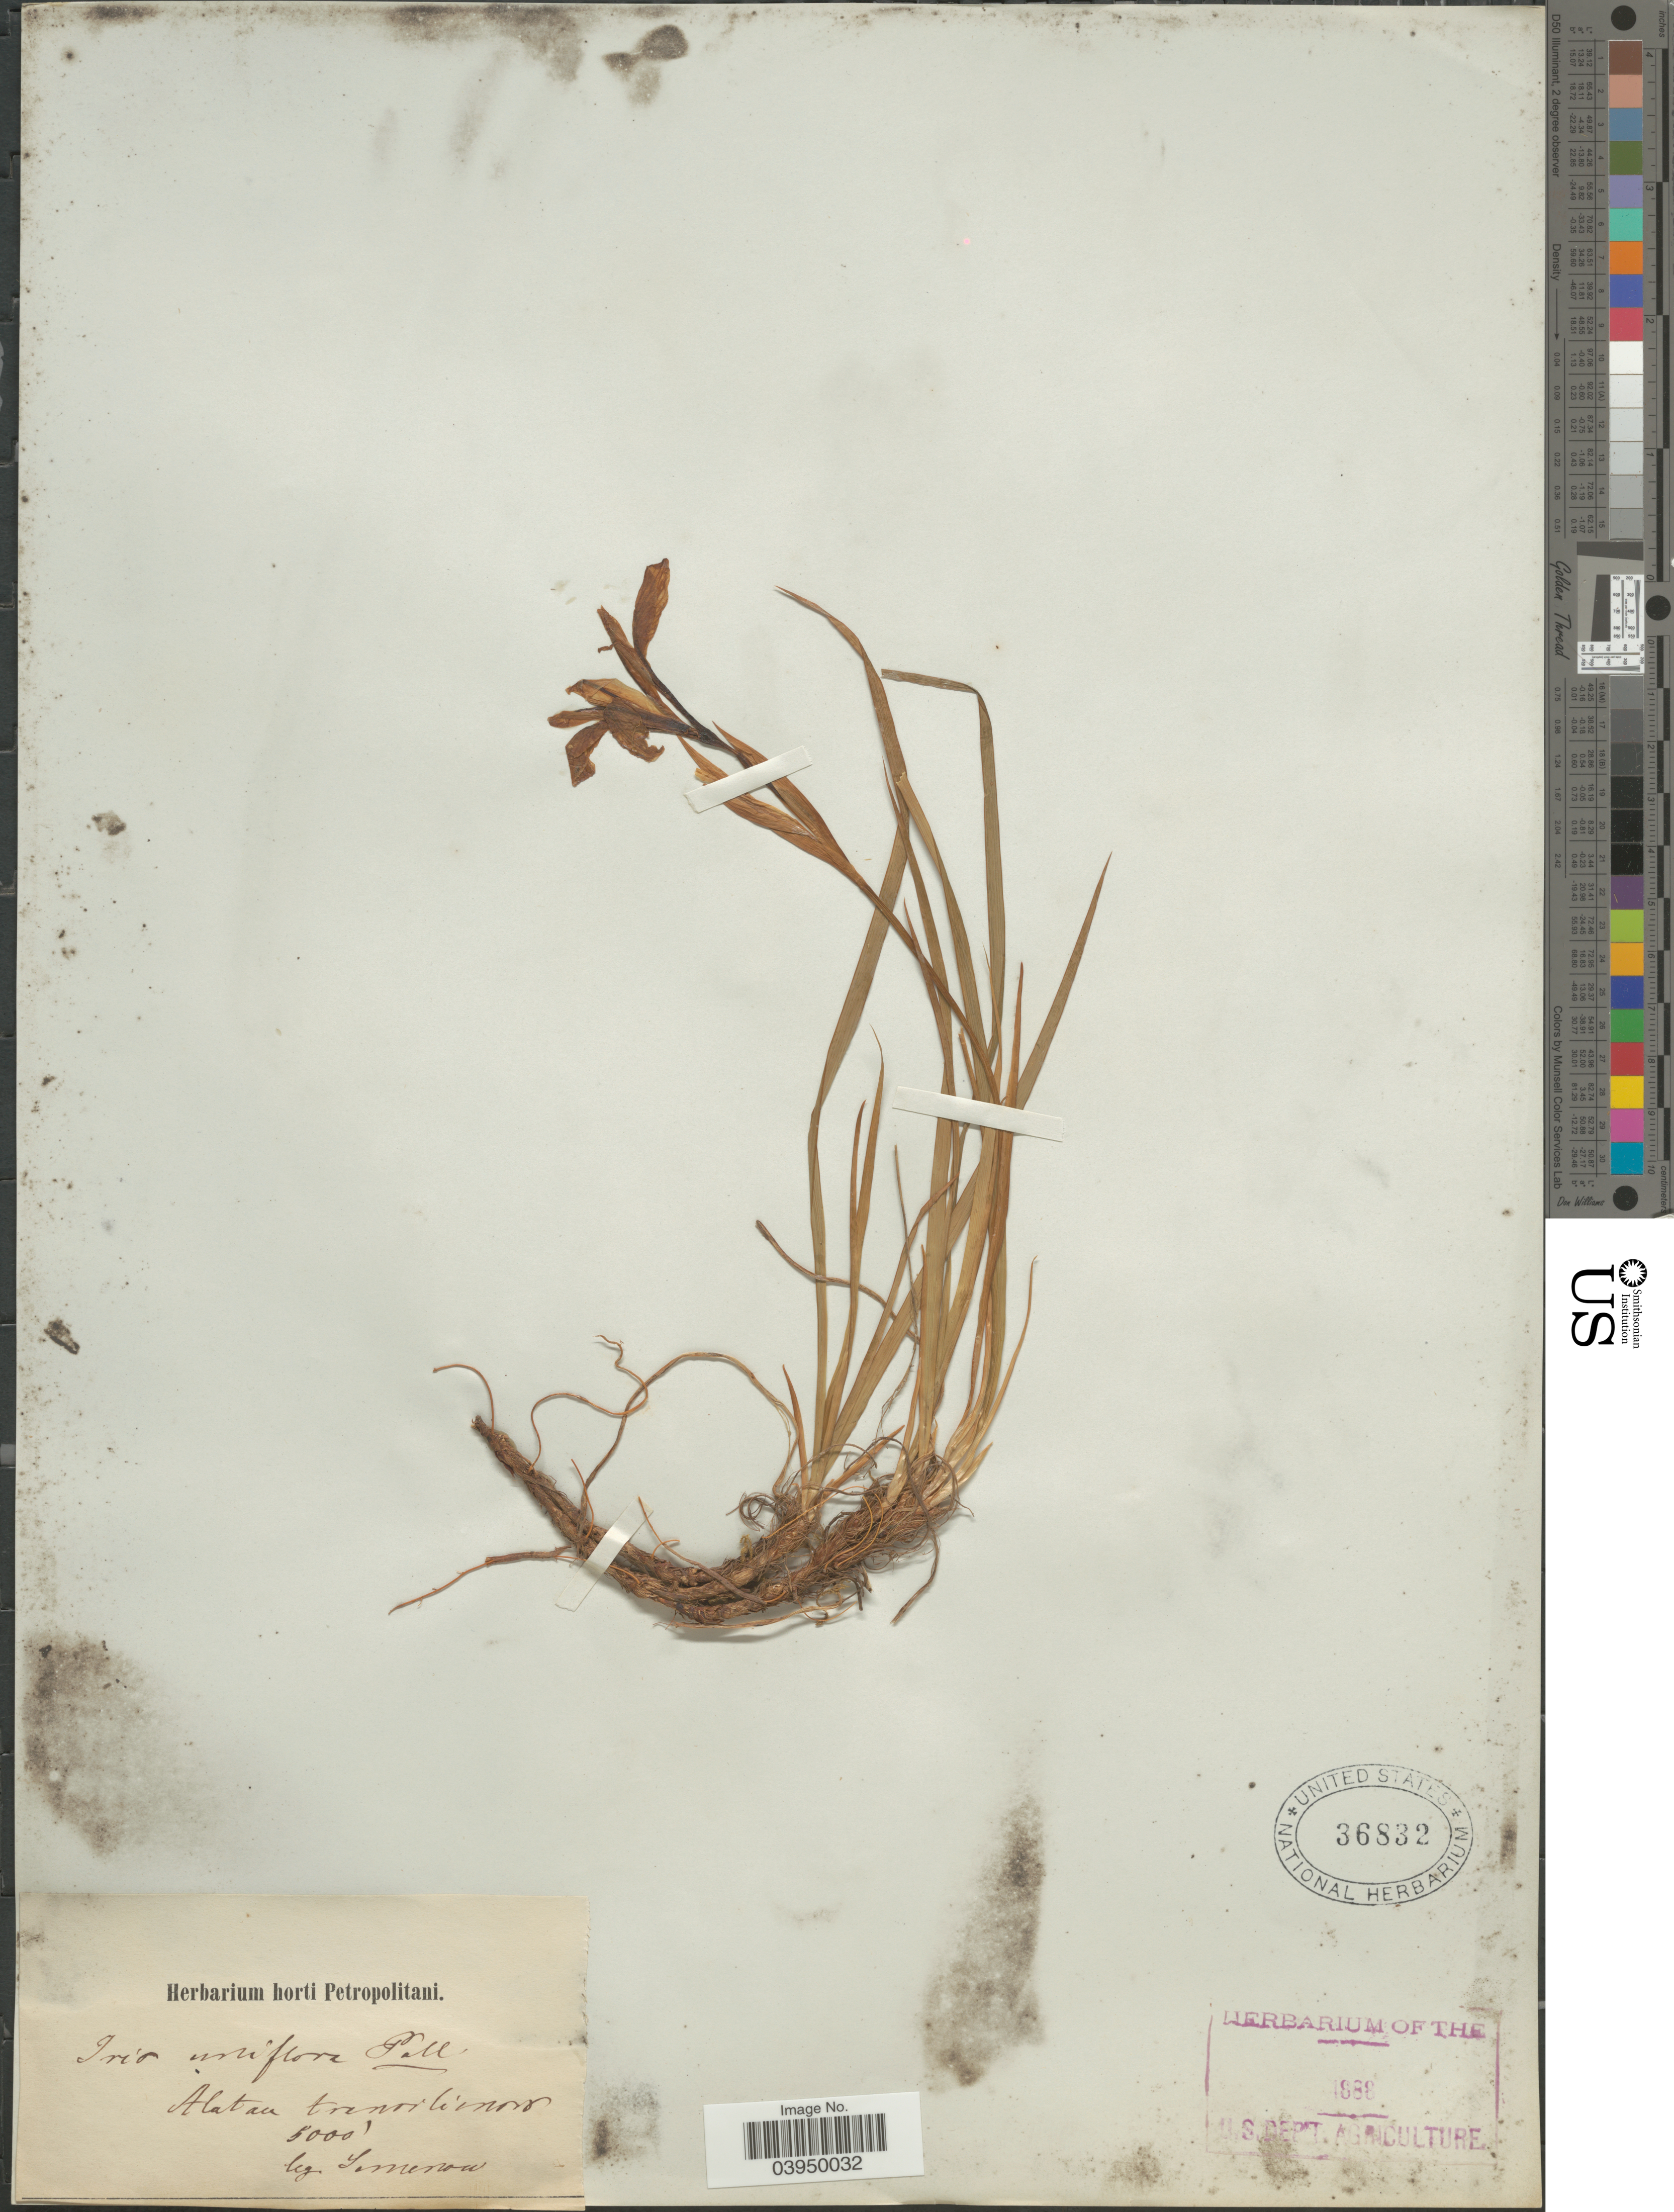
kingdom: Plantae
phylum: Tracheophyta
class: Liliopsida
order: Asparagales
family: Iridaceae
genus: Iris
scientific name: Iris uniflora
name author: Pall. ex Link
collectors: P. P. Semenov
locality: Alatau transiliensis.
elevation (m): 1524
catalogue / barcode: US 36832